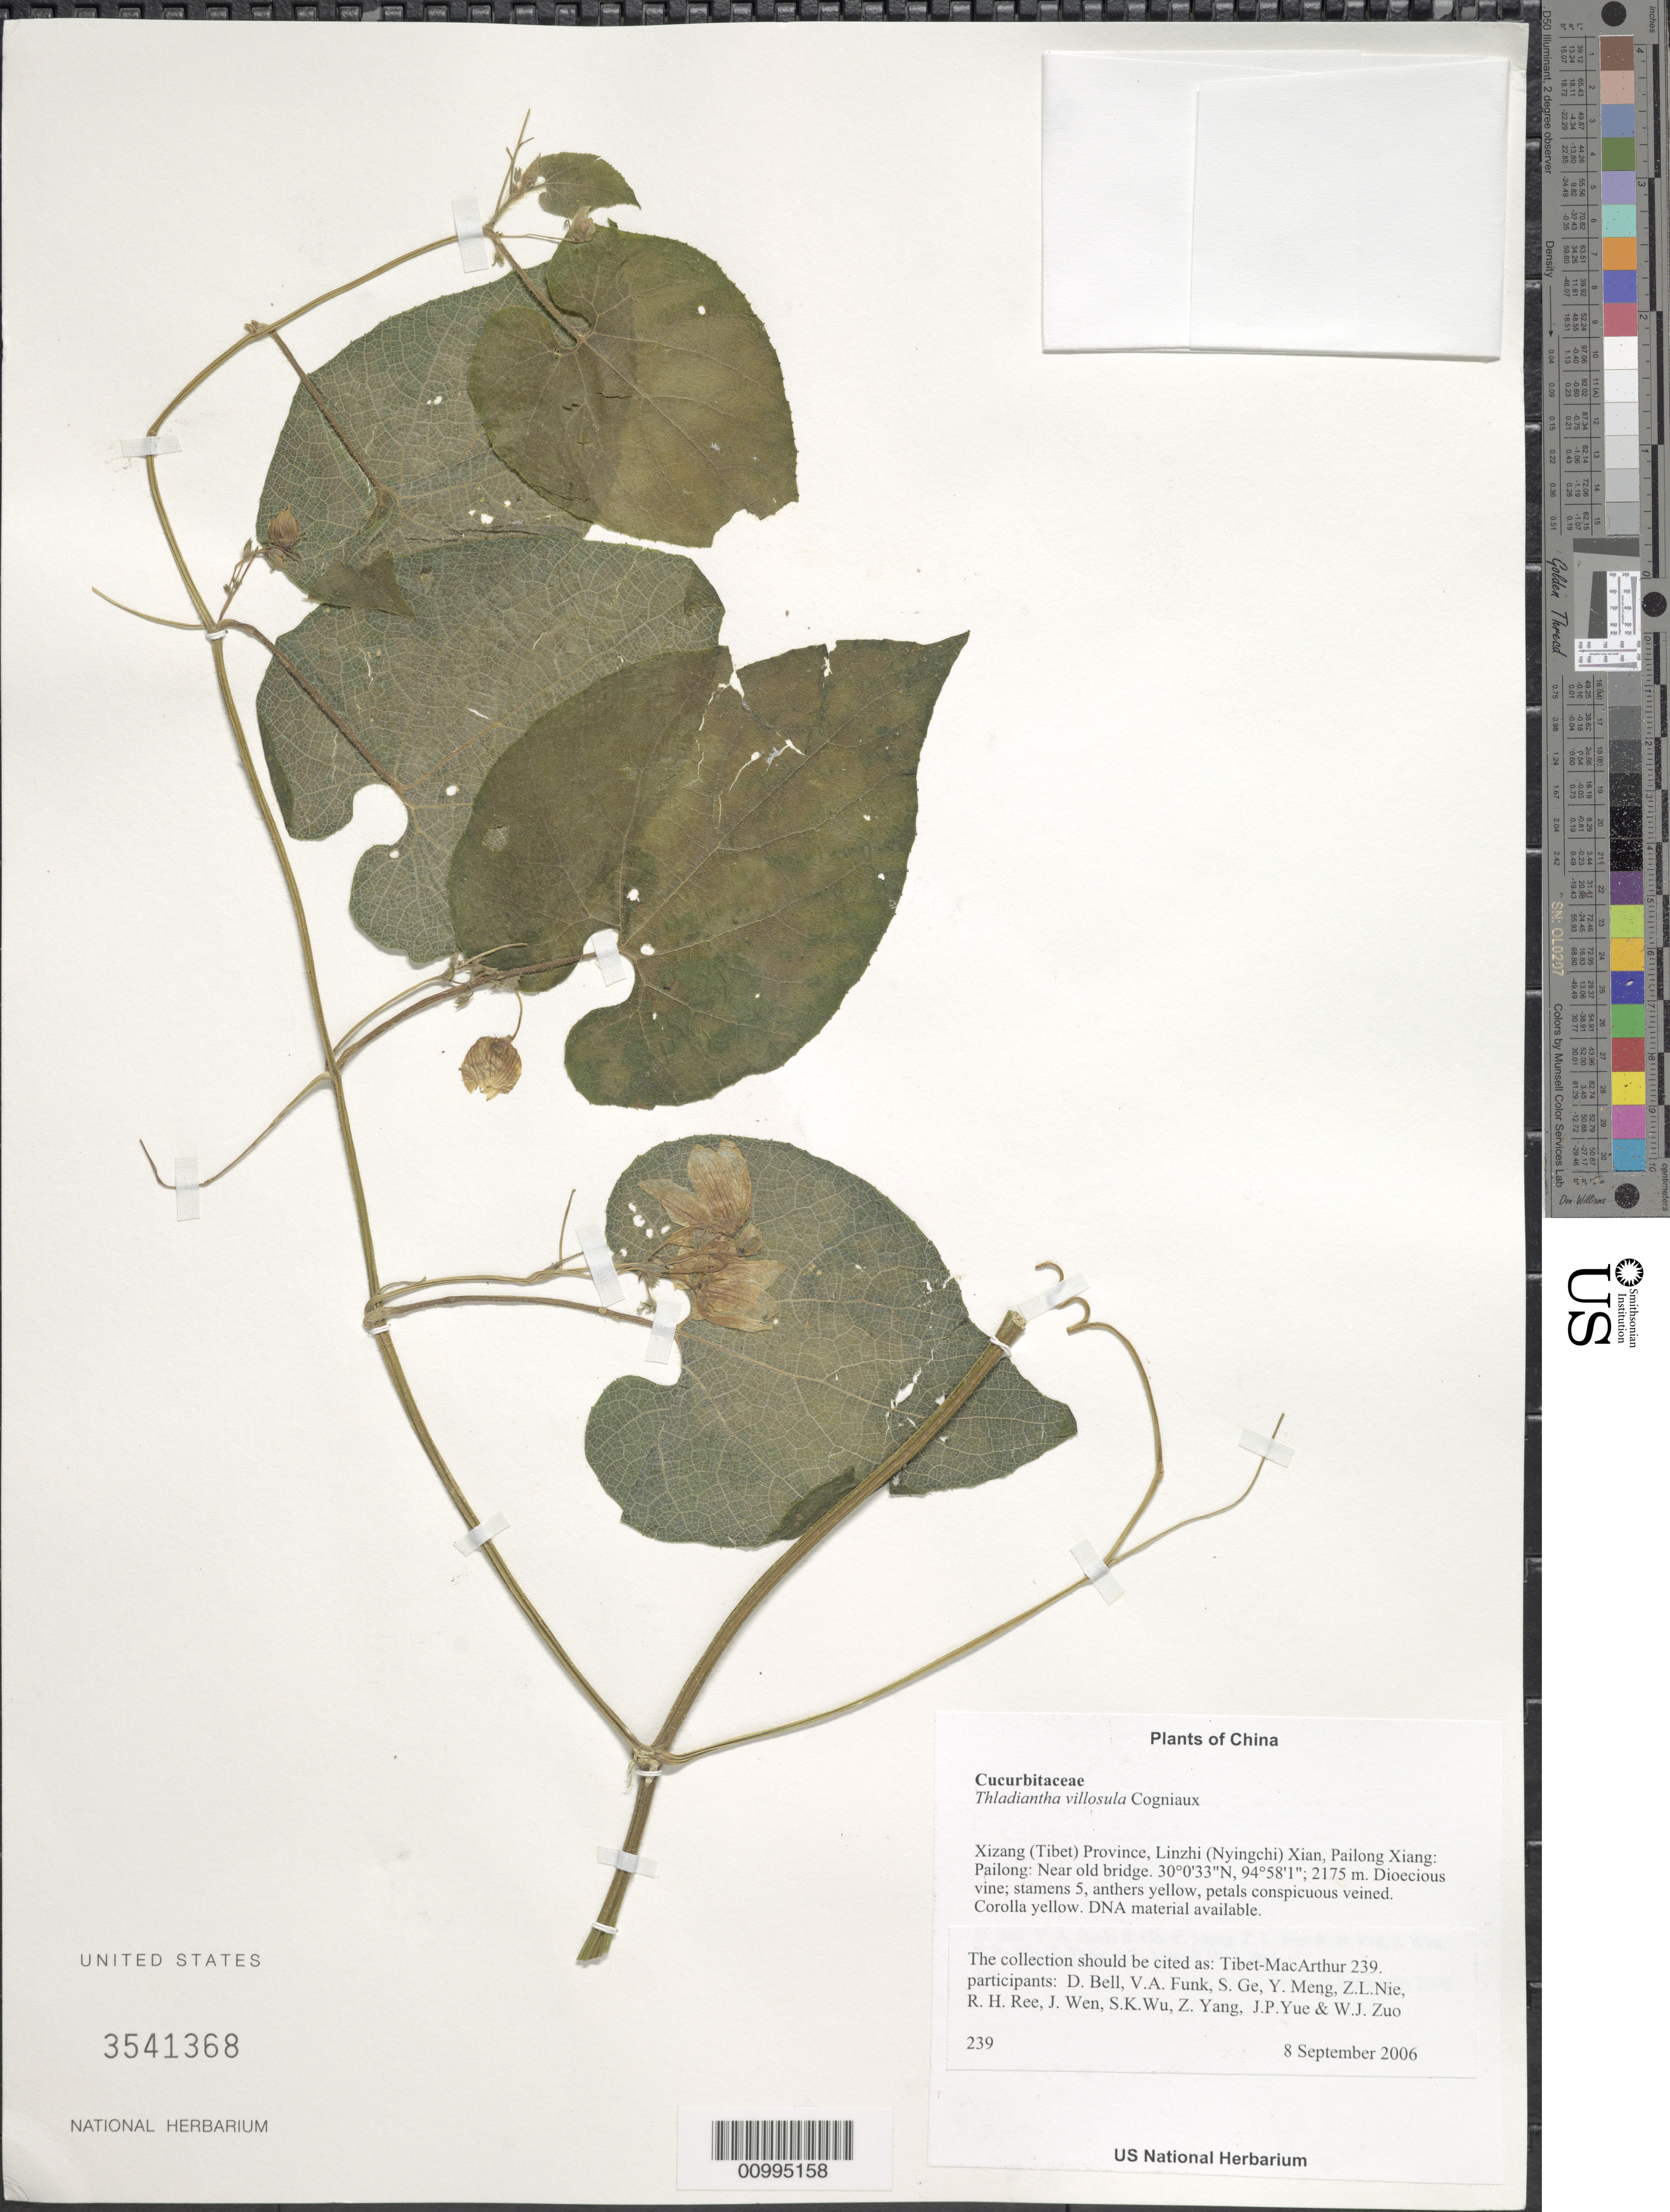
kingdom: Plantae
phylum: Tracheophyta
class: Magnoliopsida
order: Cucurbitales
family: Cucurbitaceae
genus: Thladiantha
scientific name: Thladiantha villosula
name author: Cogn. in Engl.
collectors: Tibet-MacArthur, D. A. Bell, V. Funk, S. Ge, Y. Meng, Z. Nie, R. Ree, J. Wen, S. K. Wu, Z. Yang, J. Yue & W. Zuo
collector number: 239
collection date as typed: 08 Sep 2006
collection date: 2006-09-08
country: China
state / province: Xizang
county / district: Linzhi (Nyingchi) Xian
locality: Pailong Xiang: Pailong. Near old bridge.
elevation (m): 2175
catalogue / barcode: US 3541368